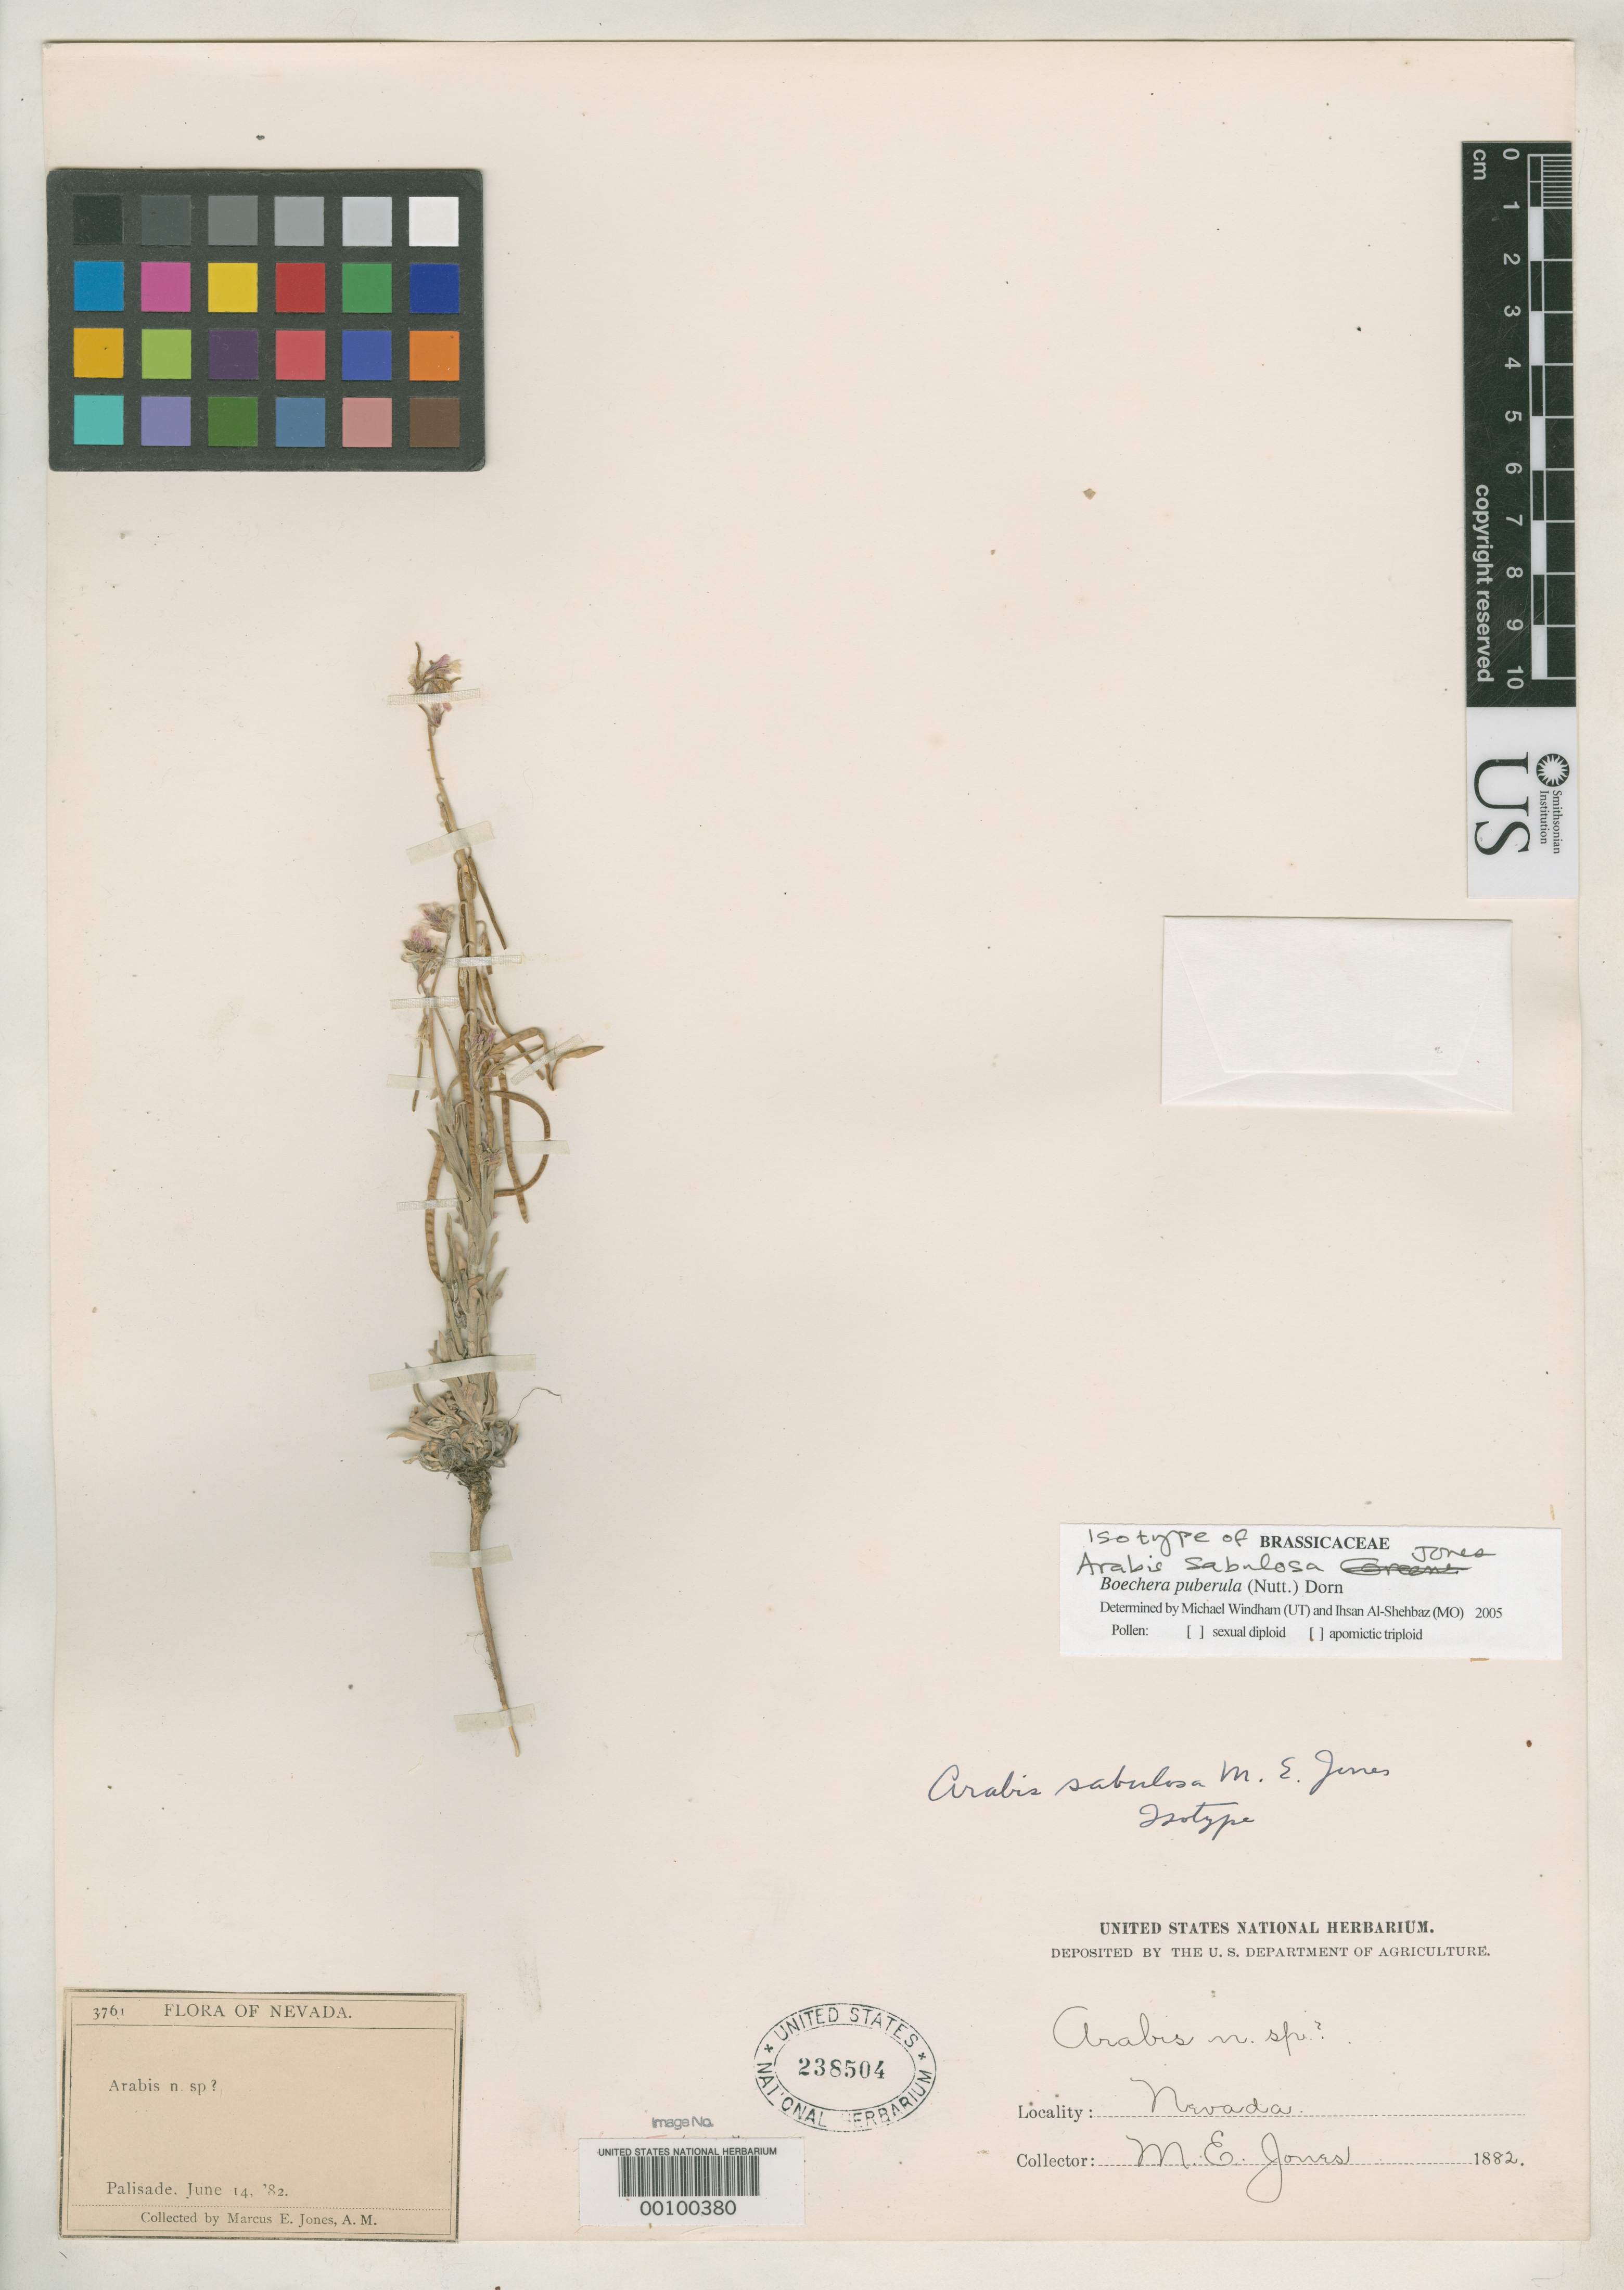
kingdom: Plantae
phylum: Tracheophyta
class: Magnoliopsida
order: Brassicales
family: Brassicaceae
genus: Arabis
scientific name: Arabis sabulosa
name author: M.E. Jones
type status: Isosyntype; Isolectotype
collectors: M. E. Jones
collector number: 3761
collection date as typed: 14 Jun 1882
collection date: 1882-06-14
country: United States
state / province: Nevada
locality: Palisade.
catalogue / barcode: US 238504